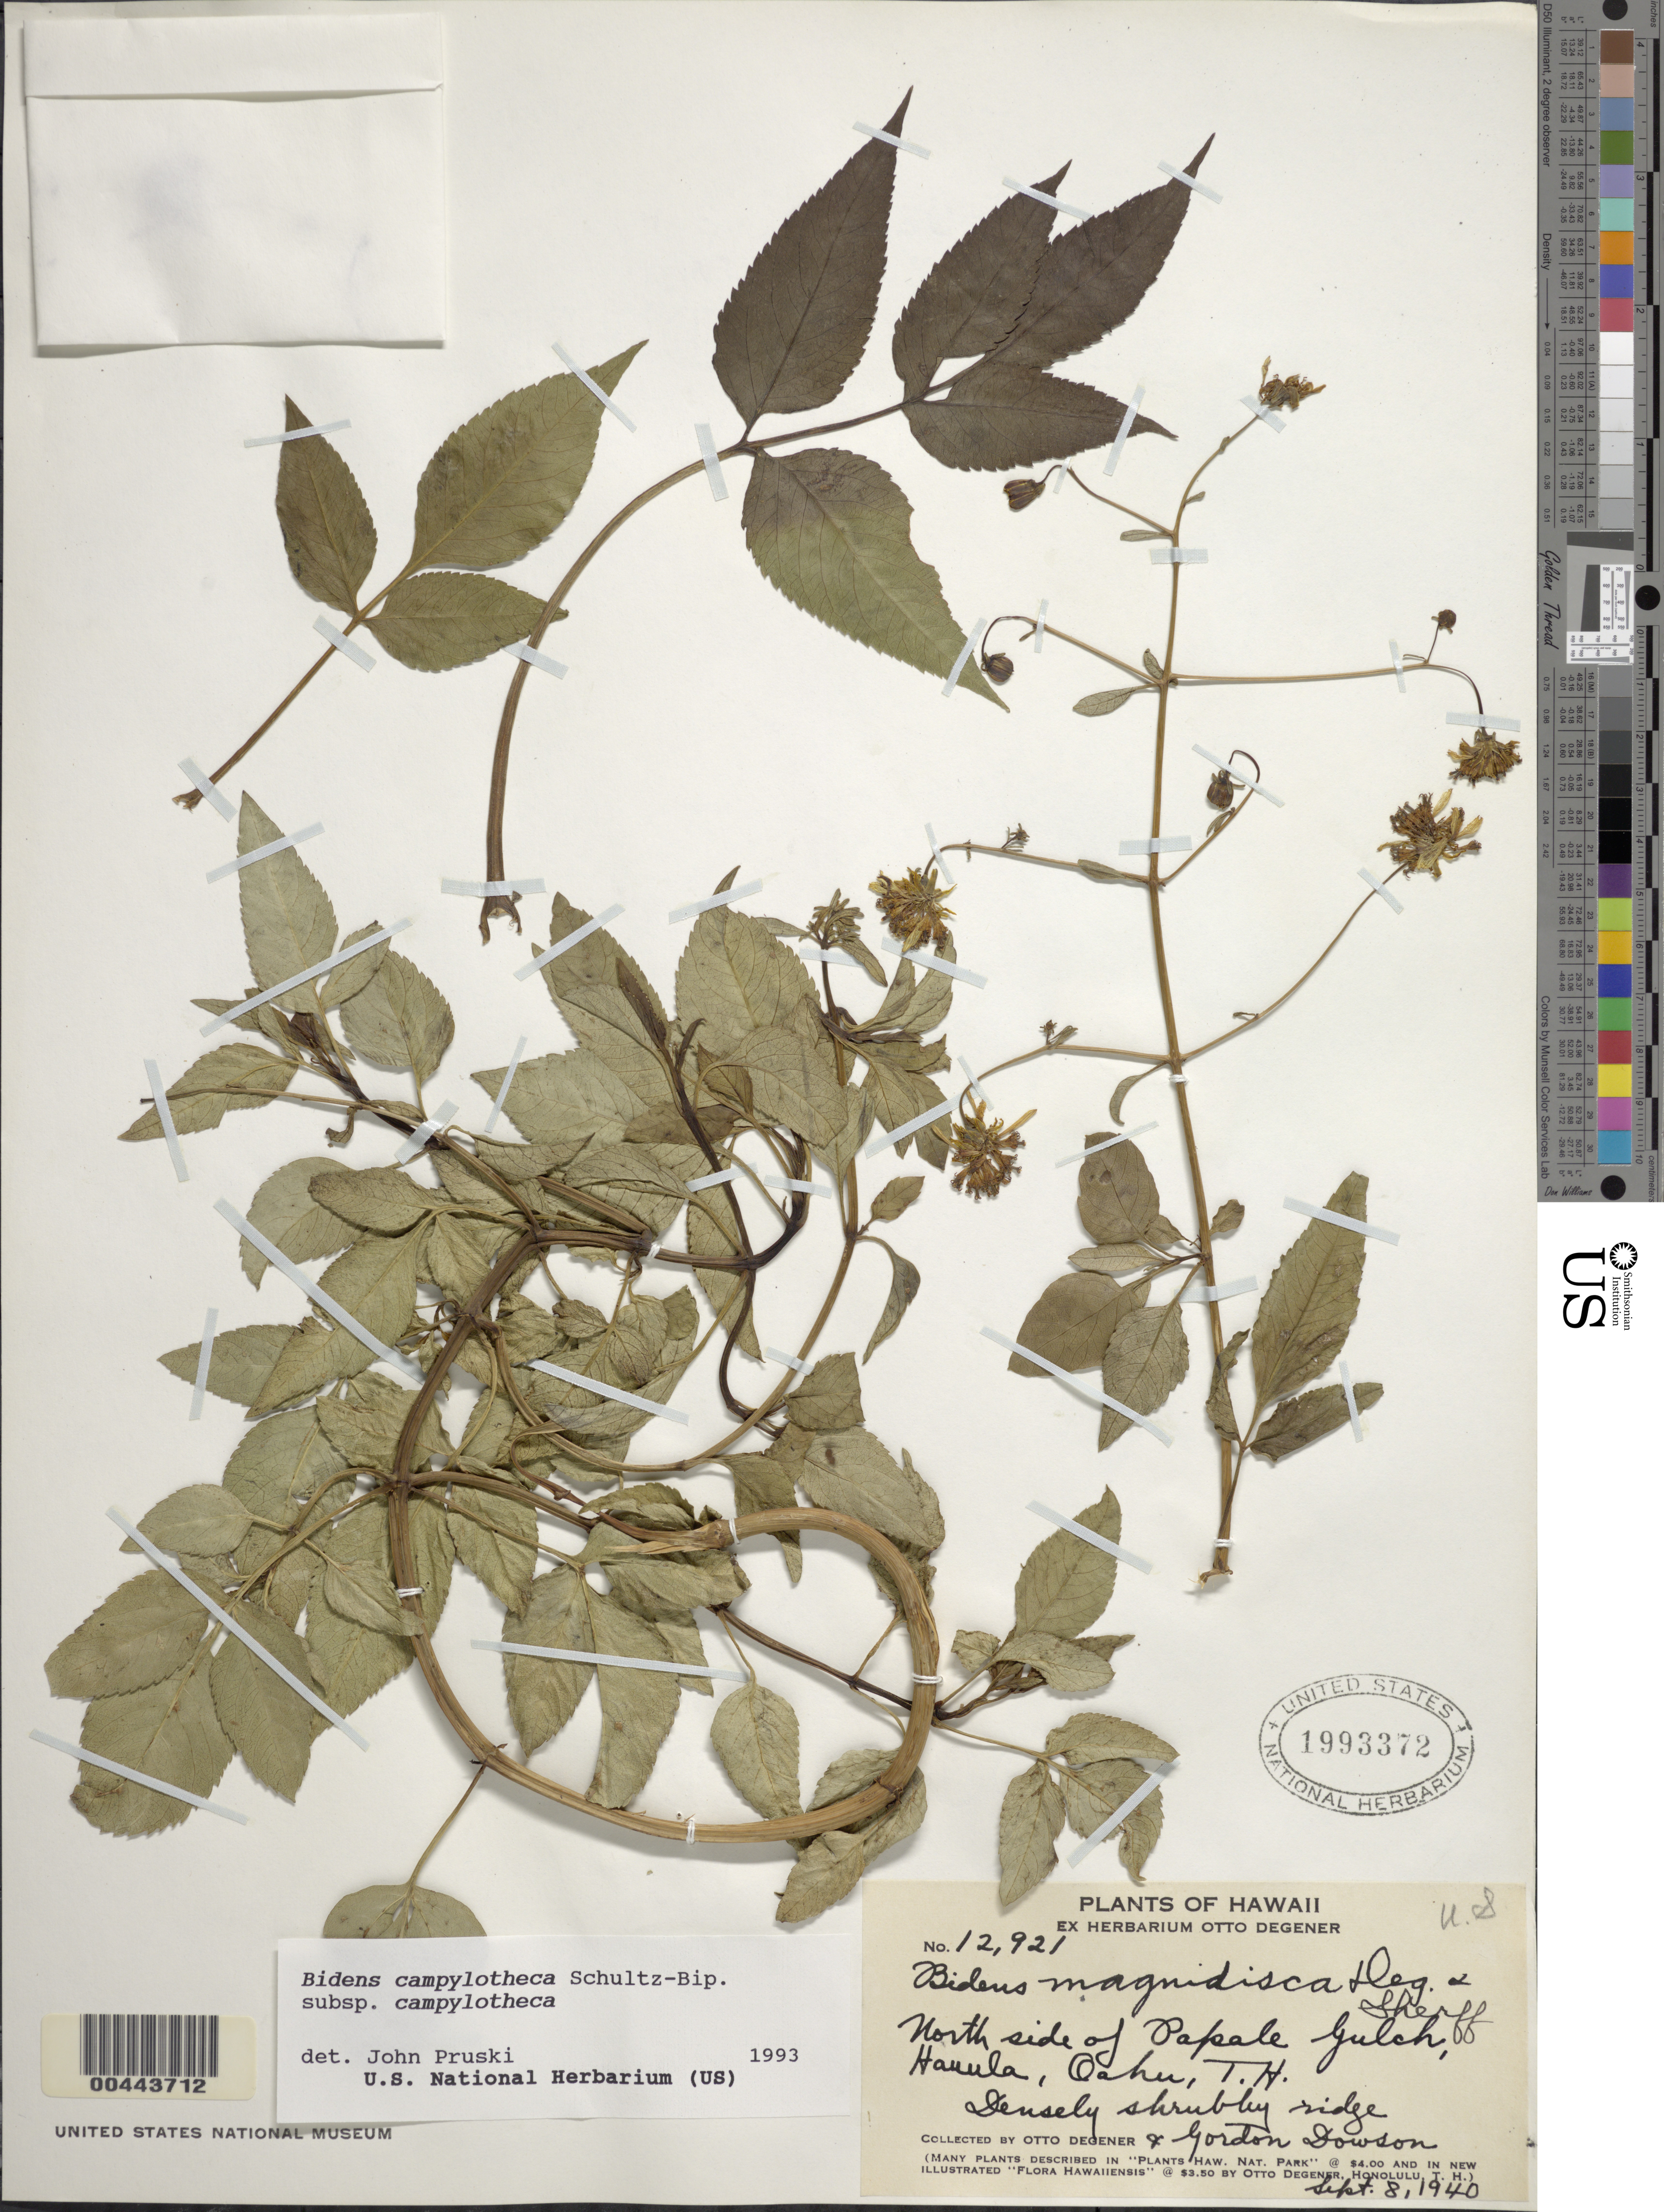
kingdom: Plantae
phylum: Tracheophyta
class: Magnoliopsida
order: Asterales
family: Asteraceae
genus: Bidens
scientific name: Bidens campylotheca subsp. campylotheca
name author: Sch. Bip.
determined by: Pruski, J. F.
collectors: O. Degener & G. Dowson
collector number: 12921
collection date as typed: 8 Sep 1940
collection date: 1940-09-08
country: United States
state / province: Hawaii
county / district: Honolulu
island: Oahu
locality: N side of Papale Gulch, Hauula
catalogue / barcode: US 1993372